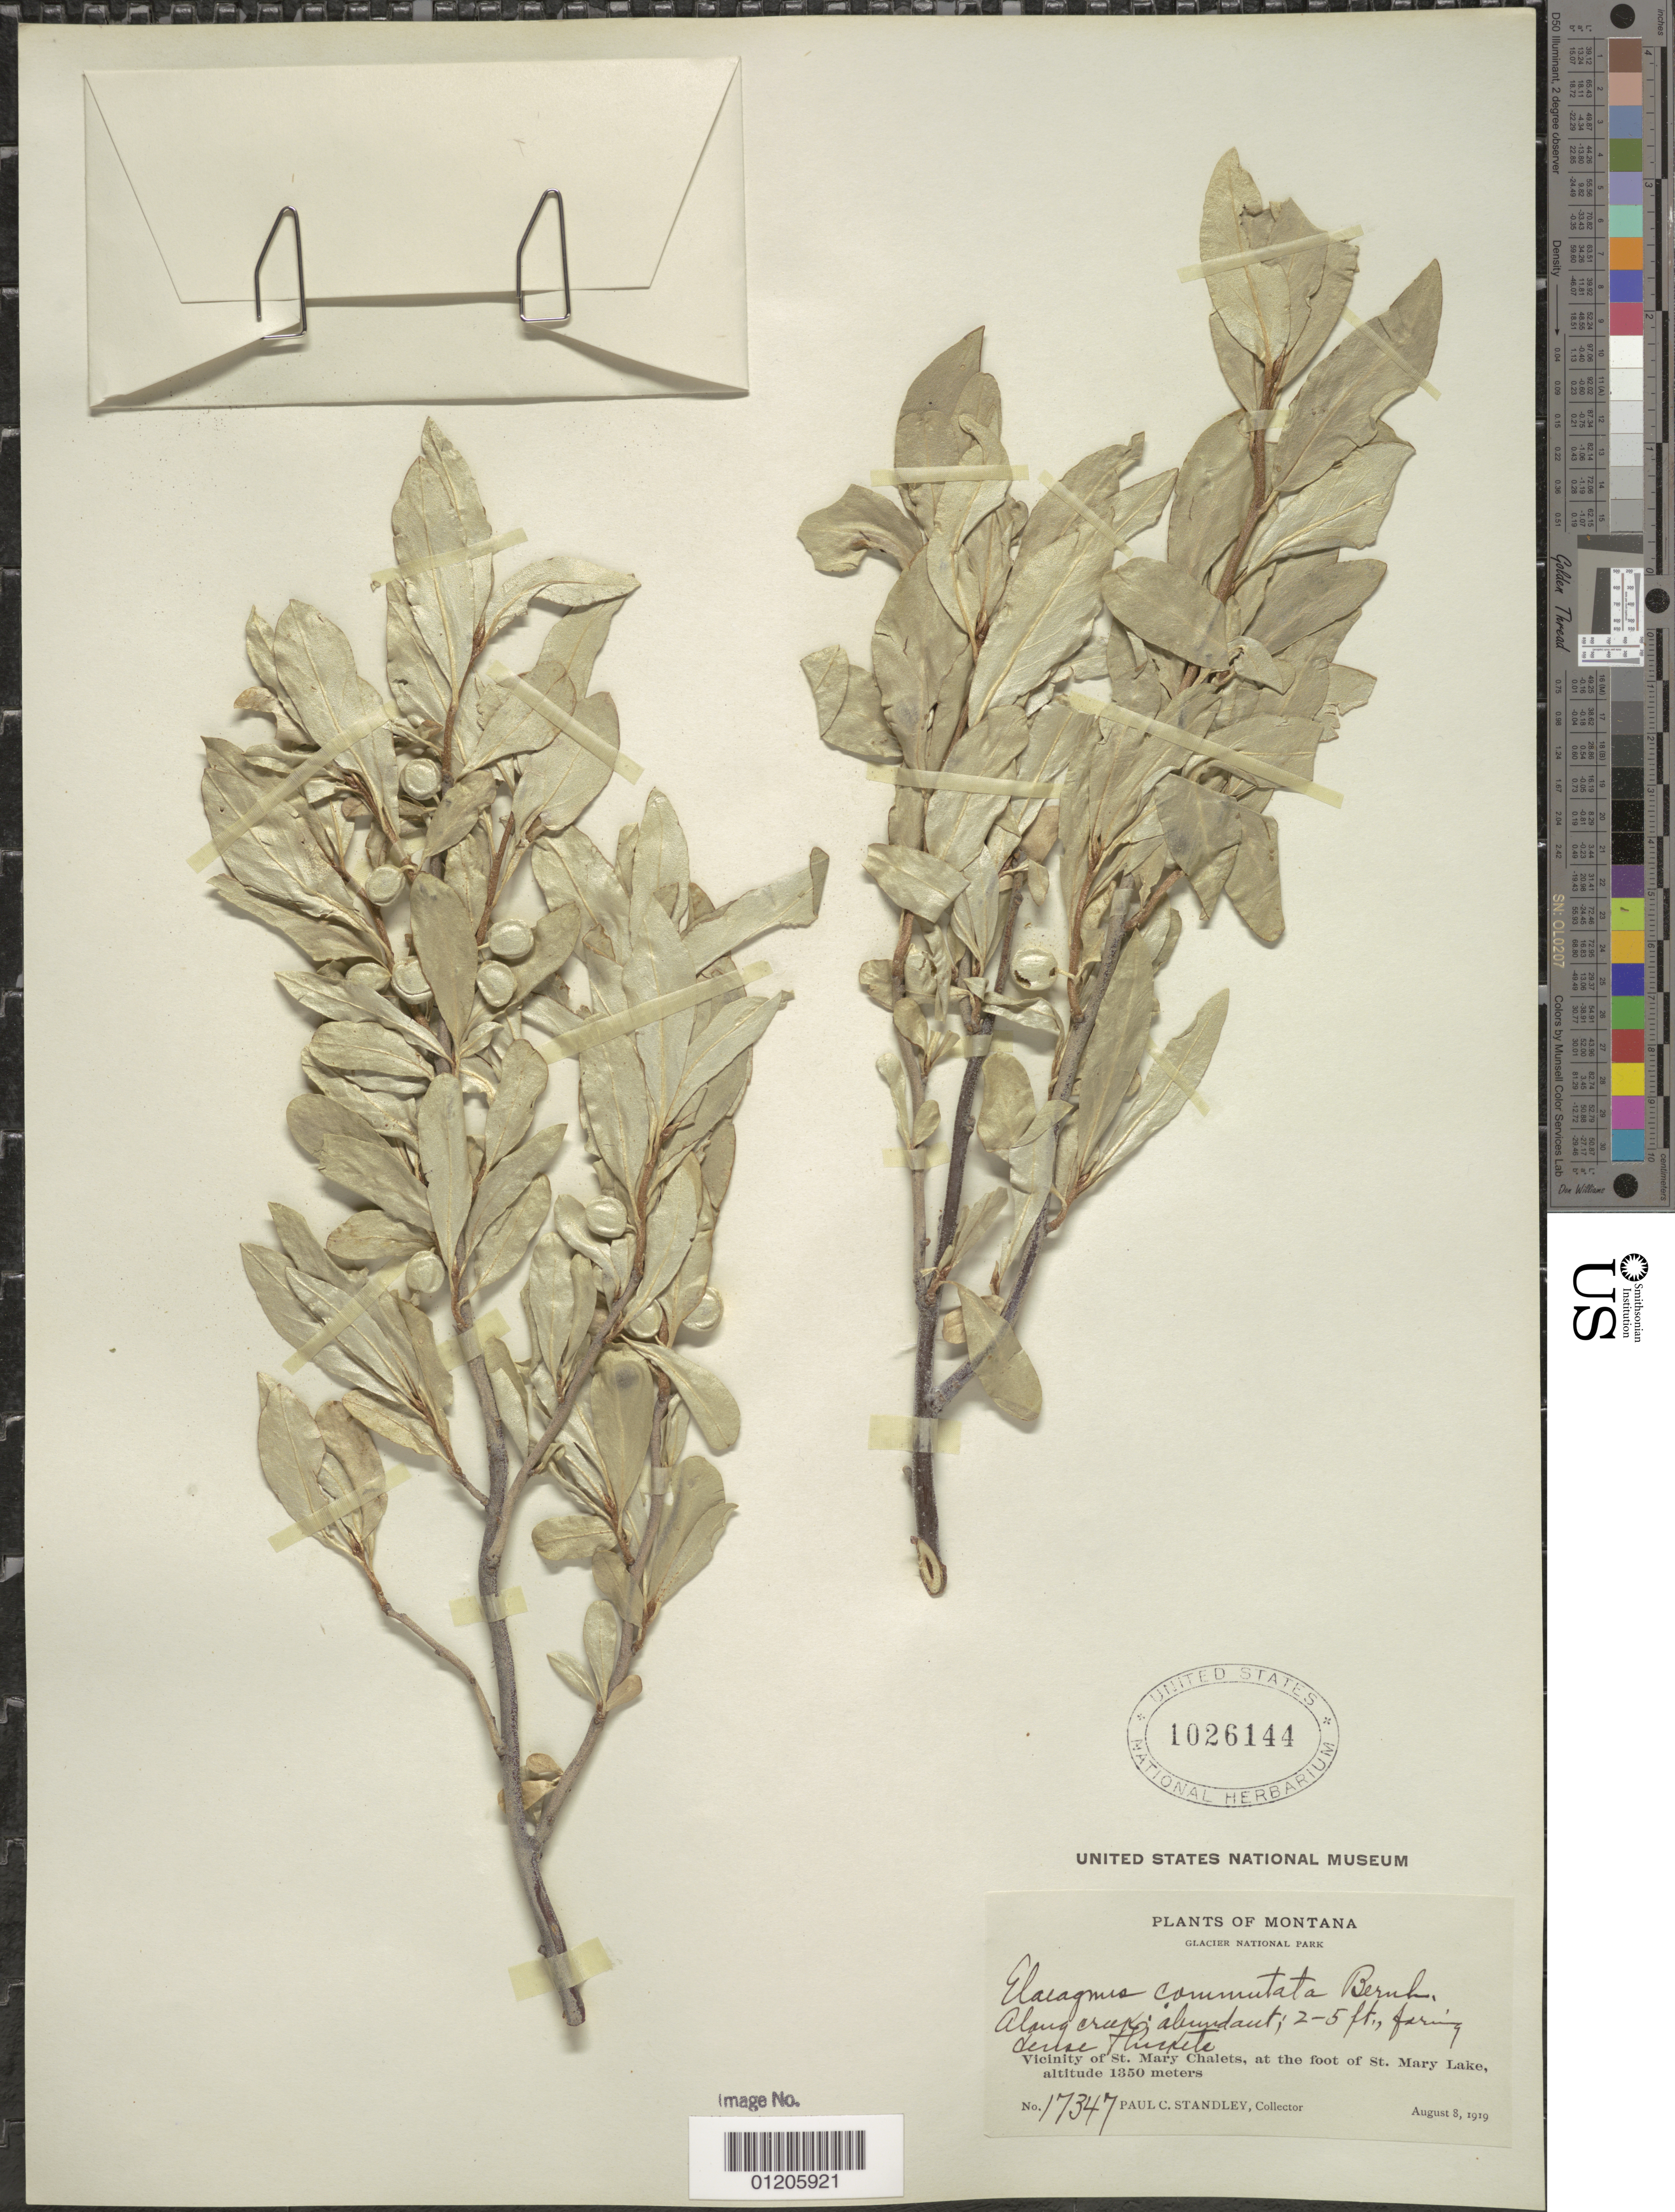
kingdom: Plantae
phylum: Tracheophyta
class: Magnoliopsida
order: Rosales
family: Elaeagnaceae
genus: Elaeagnus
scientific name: Elaeagnus commutata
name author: Bernh. ex Rydb.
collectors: P. C. Standley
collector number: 17347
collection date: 1919-08-08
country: United States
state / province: Montana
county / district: Glacier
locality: Glacier National Park; vicinity of St. Mary Chalets, at foot of St. Mary Lake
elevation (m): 1350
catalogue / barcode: US 1026144